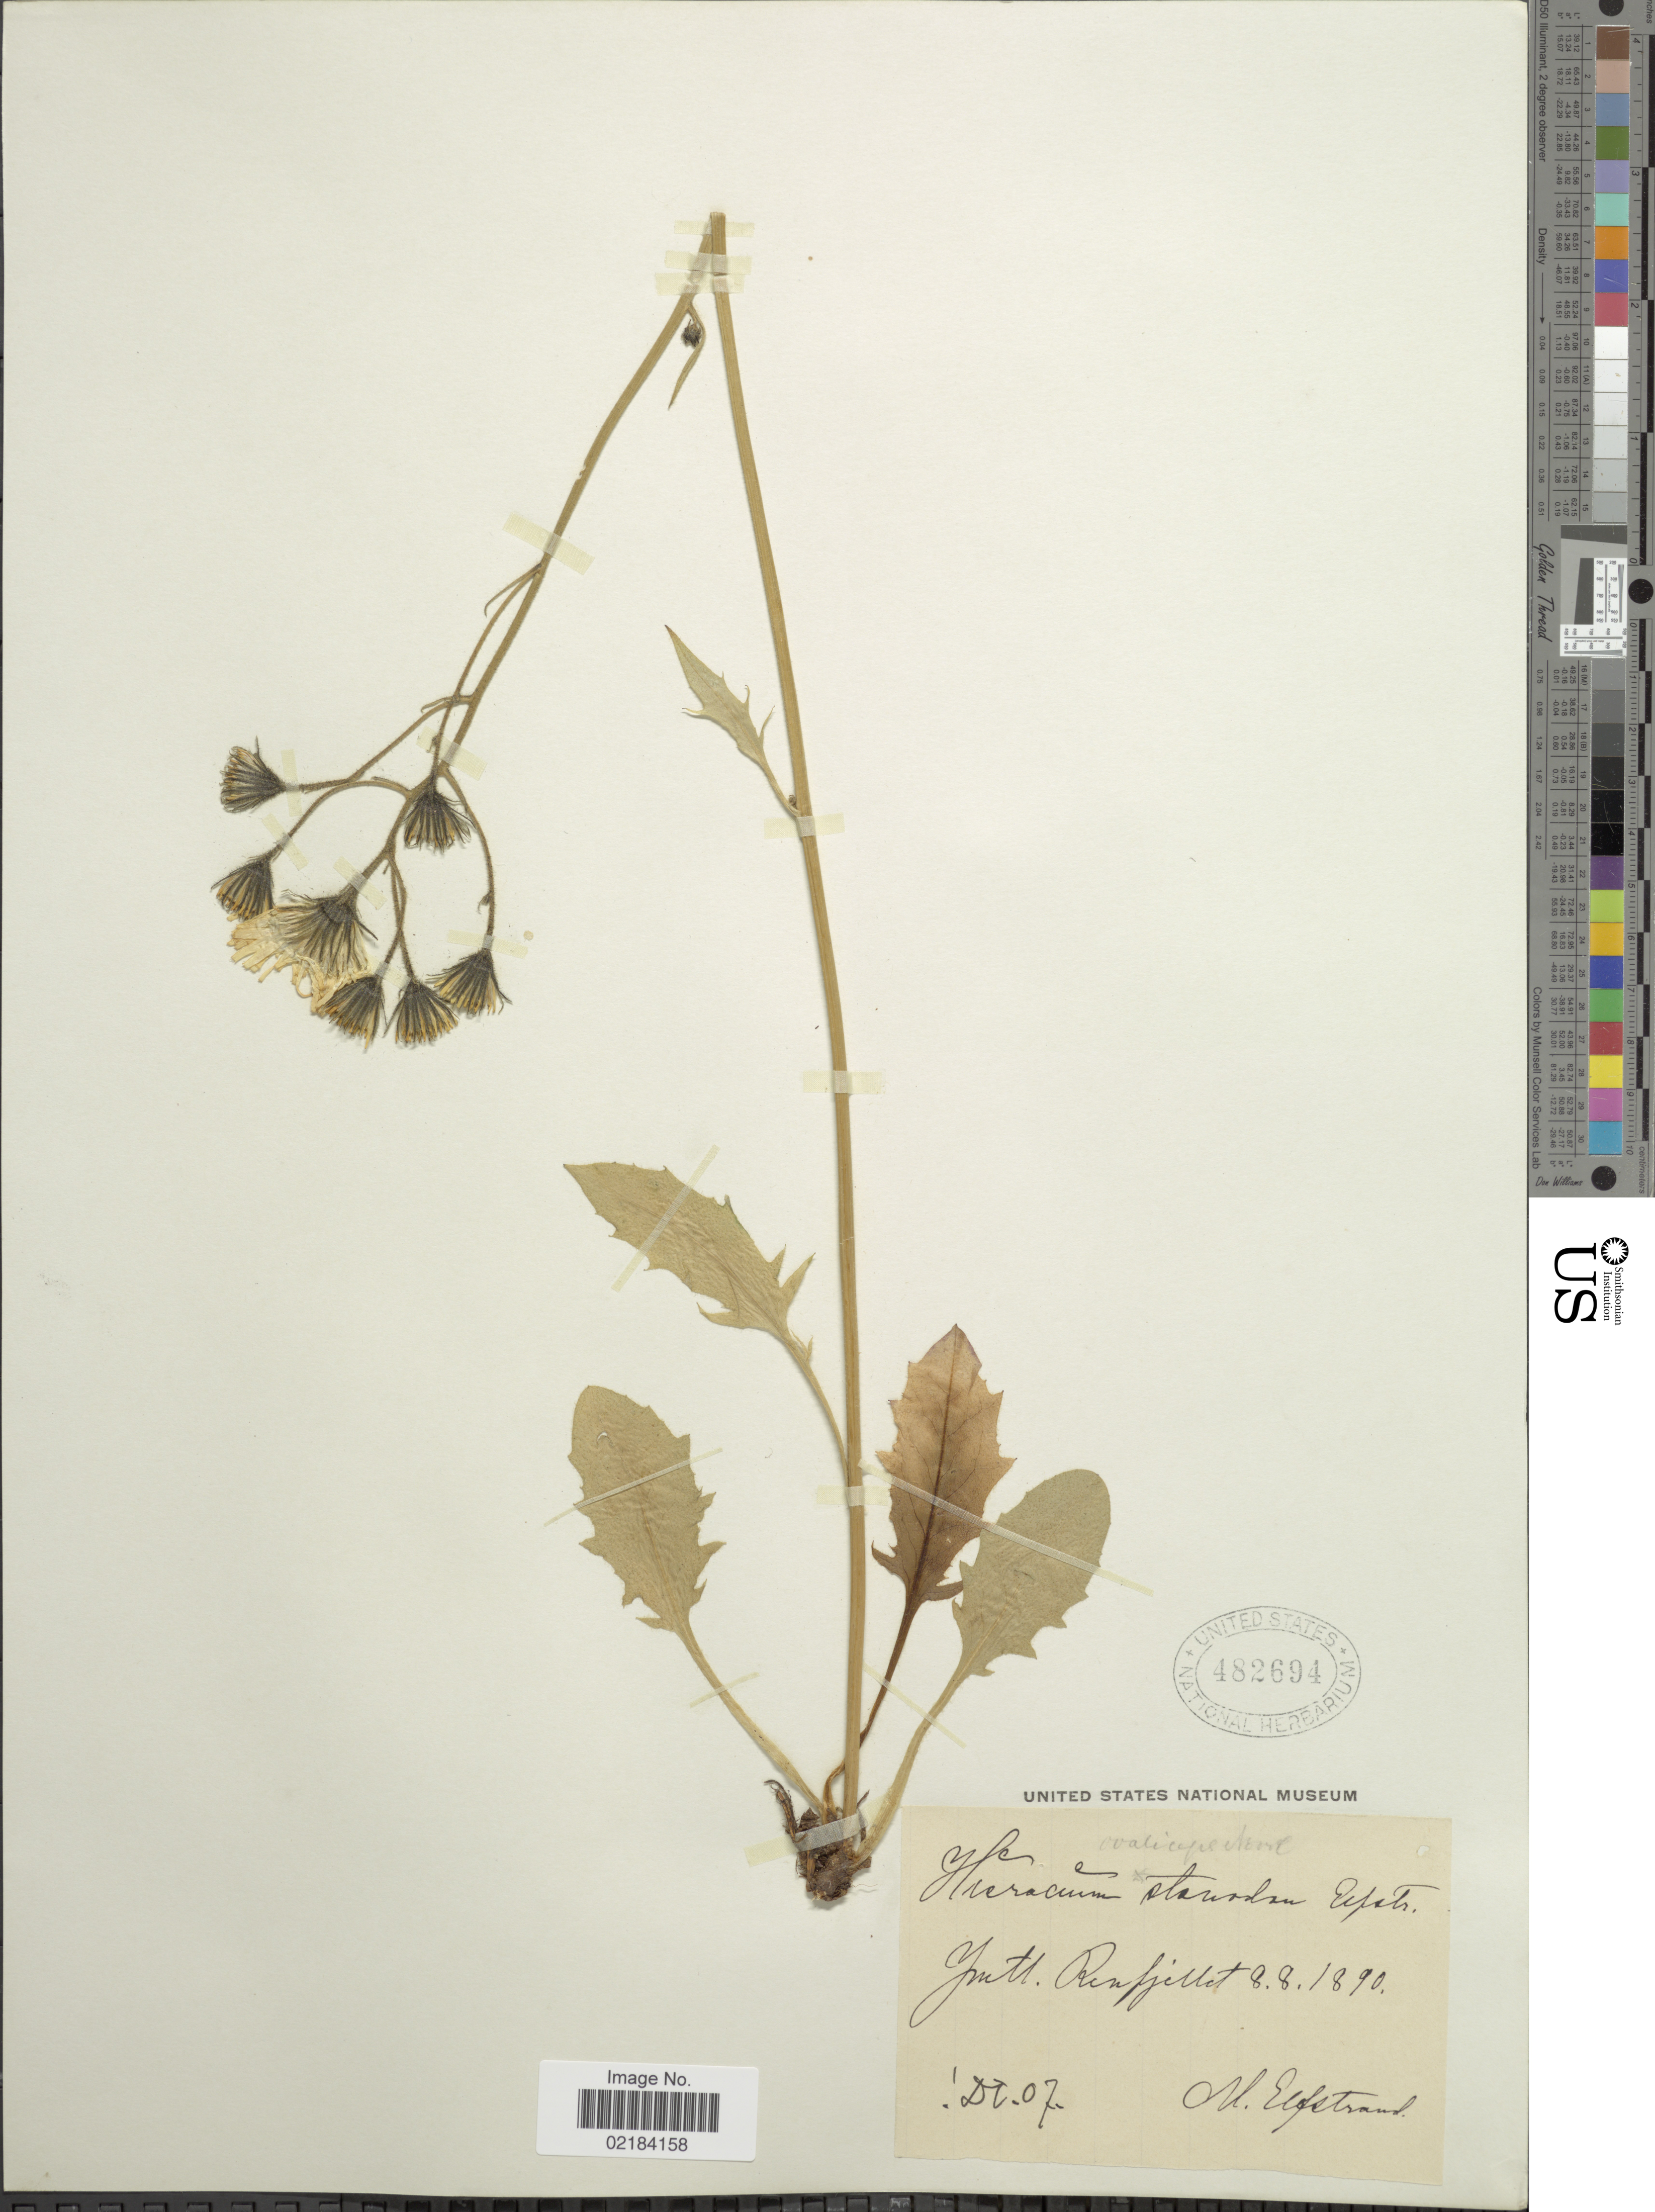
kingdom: Plantae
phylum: Tracheophyta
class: Magnoliopsida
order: Asterales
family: Asteraceae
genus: Hieracium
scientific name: Hieracium stenodon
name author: Elfstr.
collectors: M. Elfstrand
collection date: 1890-08-08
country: Norway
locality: Jutl. Resfjellet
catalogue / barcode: US 482694